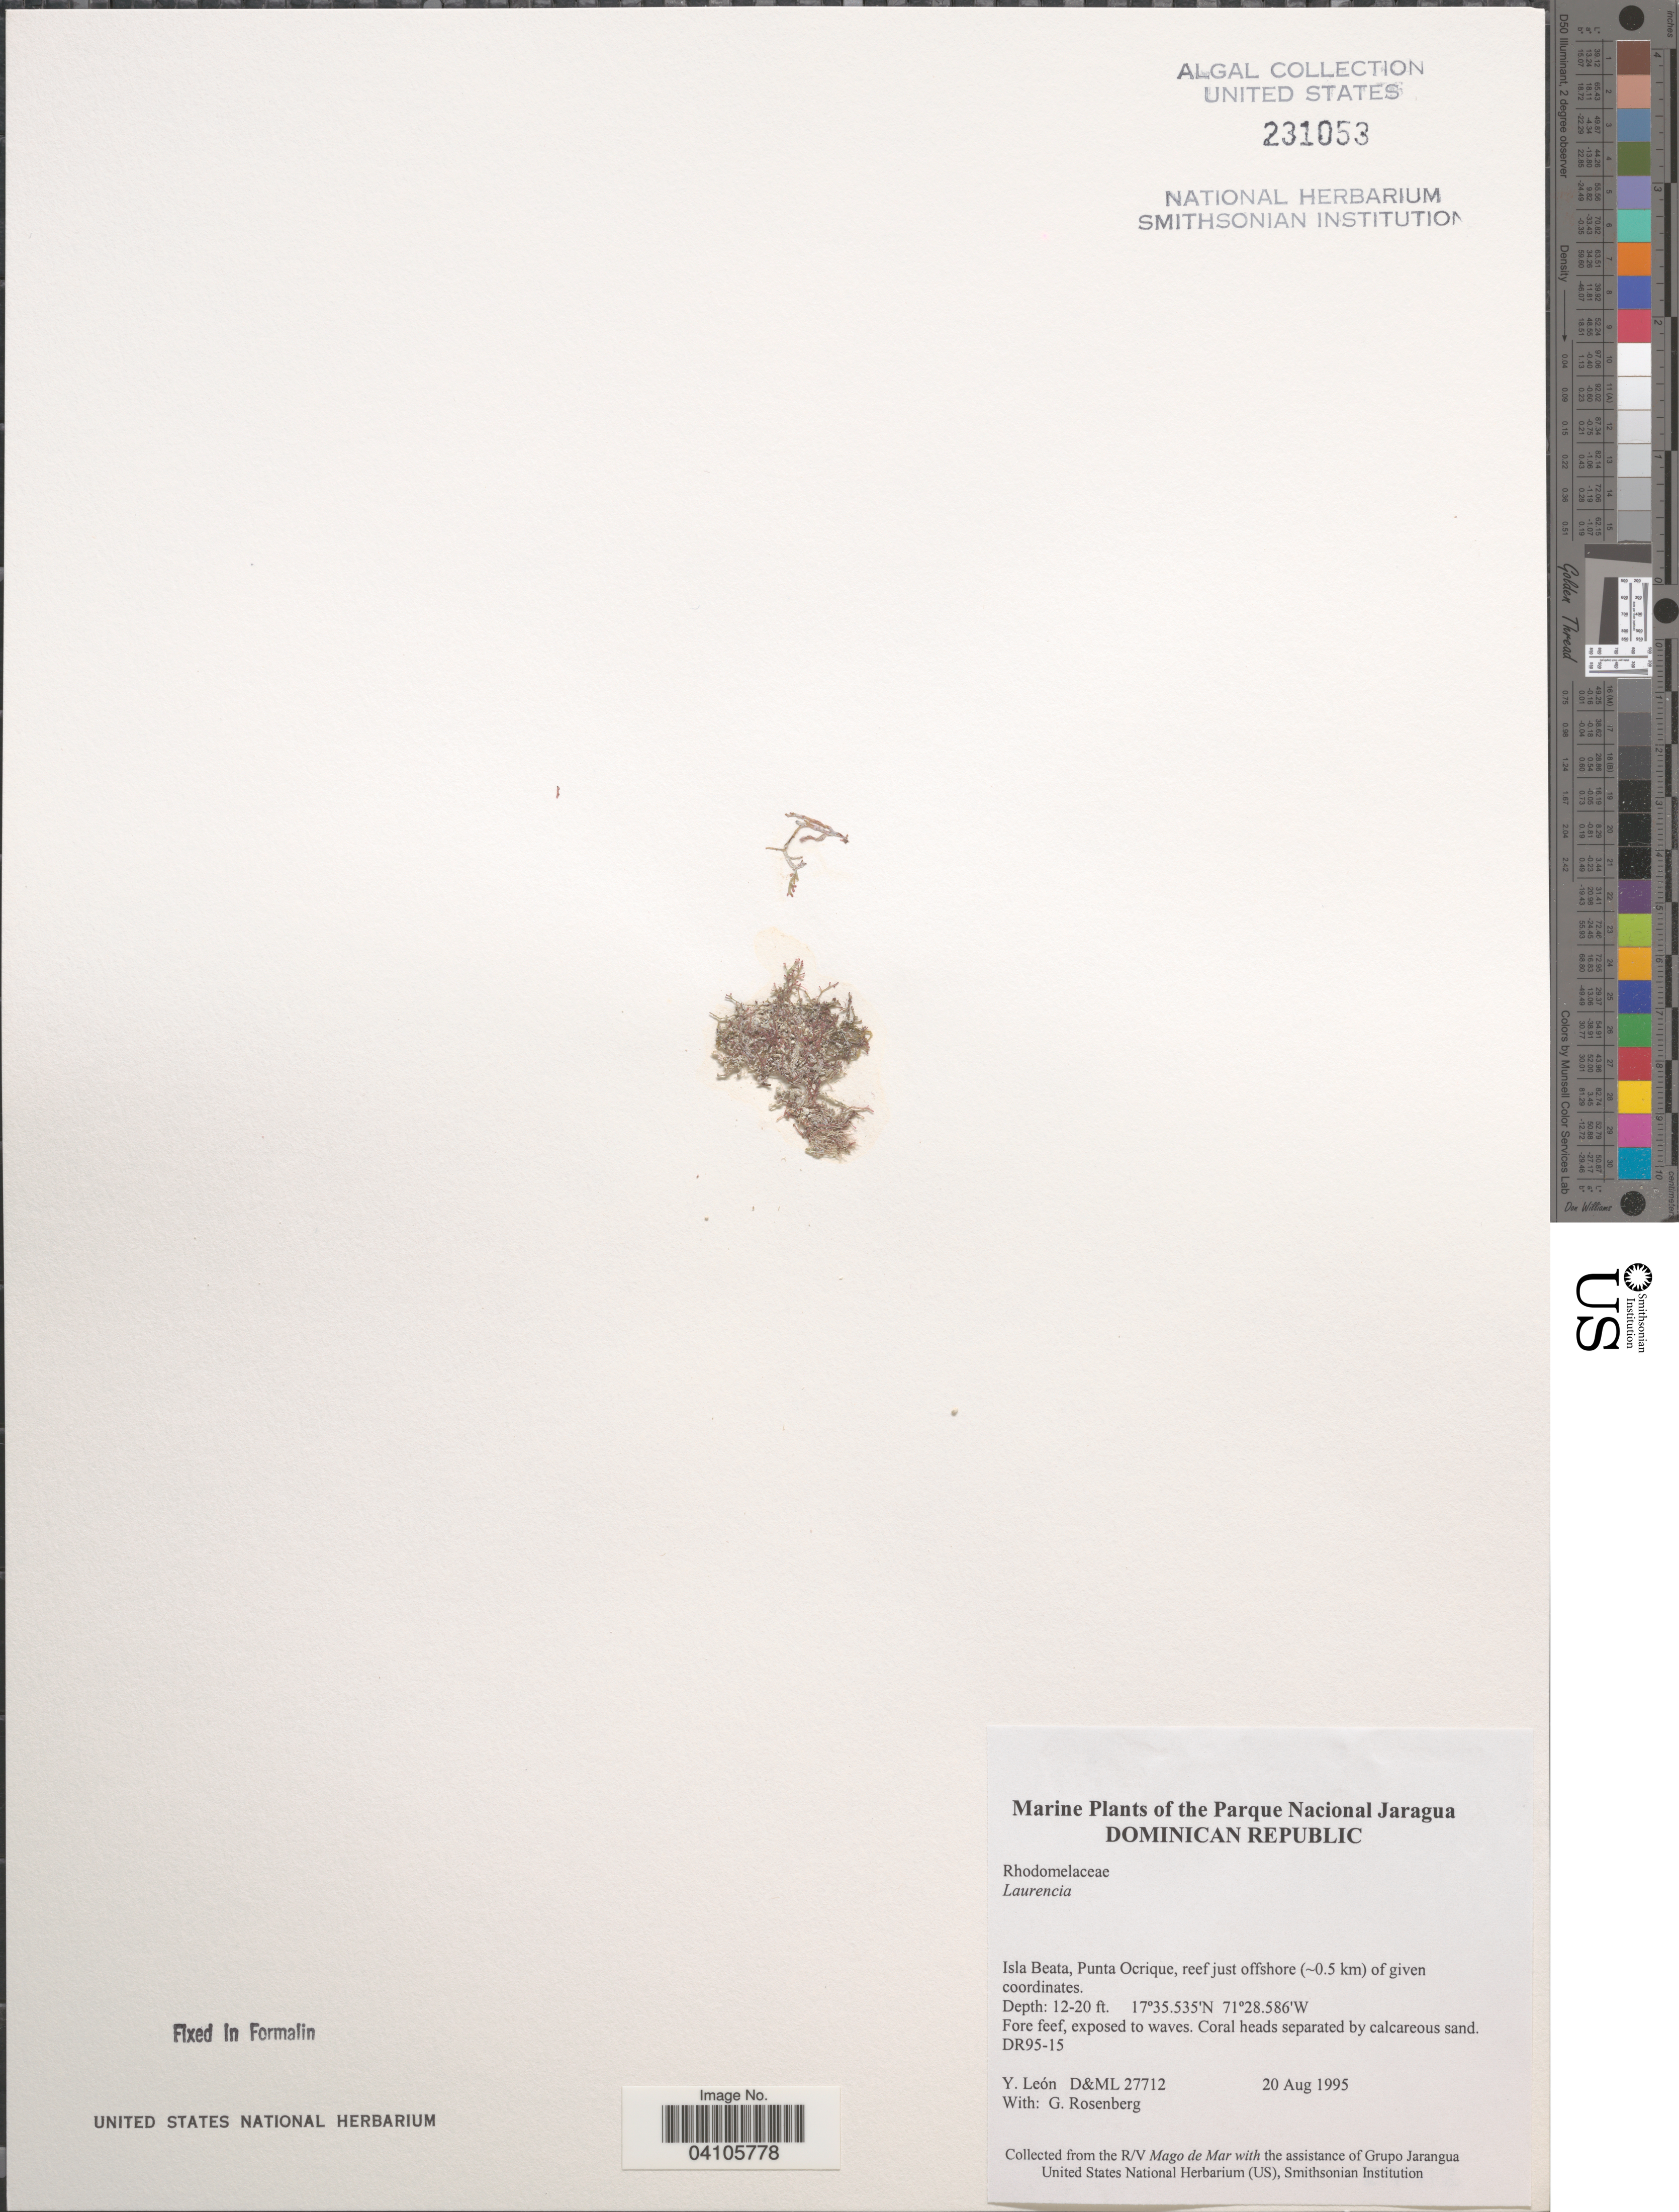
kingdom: Plantae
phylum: Rhodophyta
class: Florideophyceae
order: Ceramiales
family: Rhodomelaceae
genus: Laurencia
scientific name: Laurencia sp.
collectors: Y. León & G. Rosenberg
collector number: D&ML27712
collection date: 1995-08-20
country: Dominican Republic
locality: The Parque Nacional Jaragua. Isla Beata, Punta Ocrique, reef just offshore (~0.5 km) of given coordinates.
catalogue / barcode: US 231053